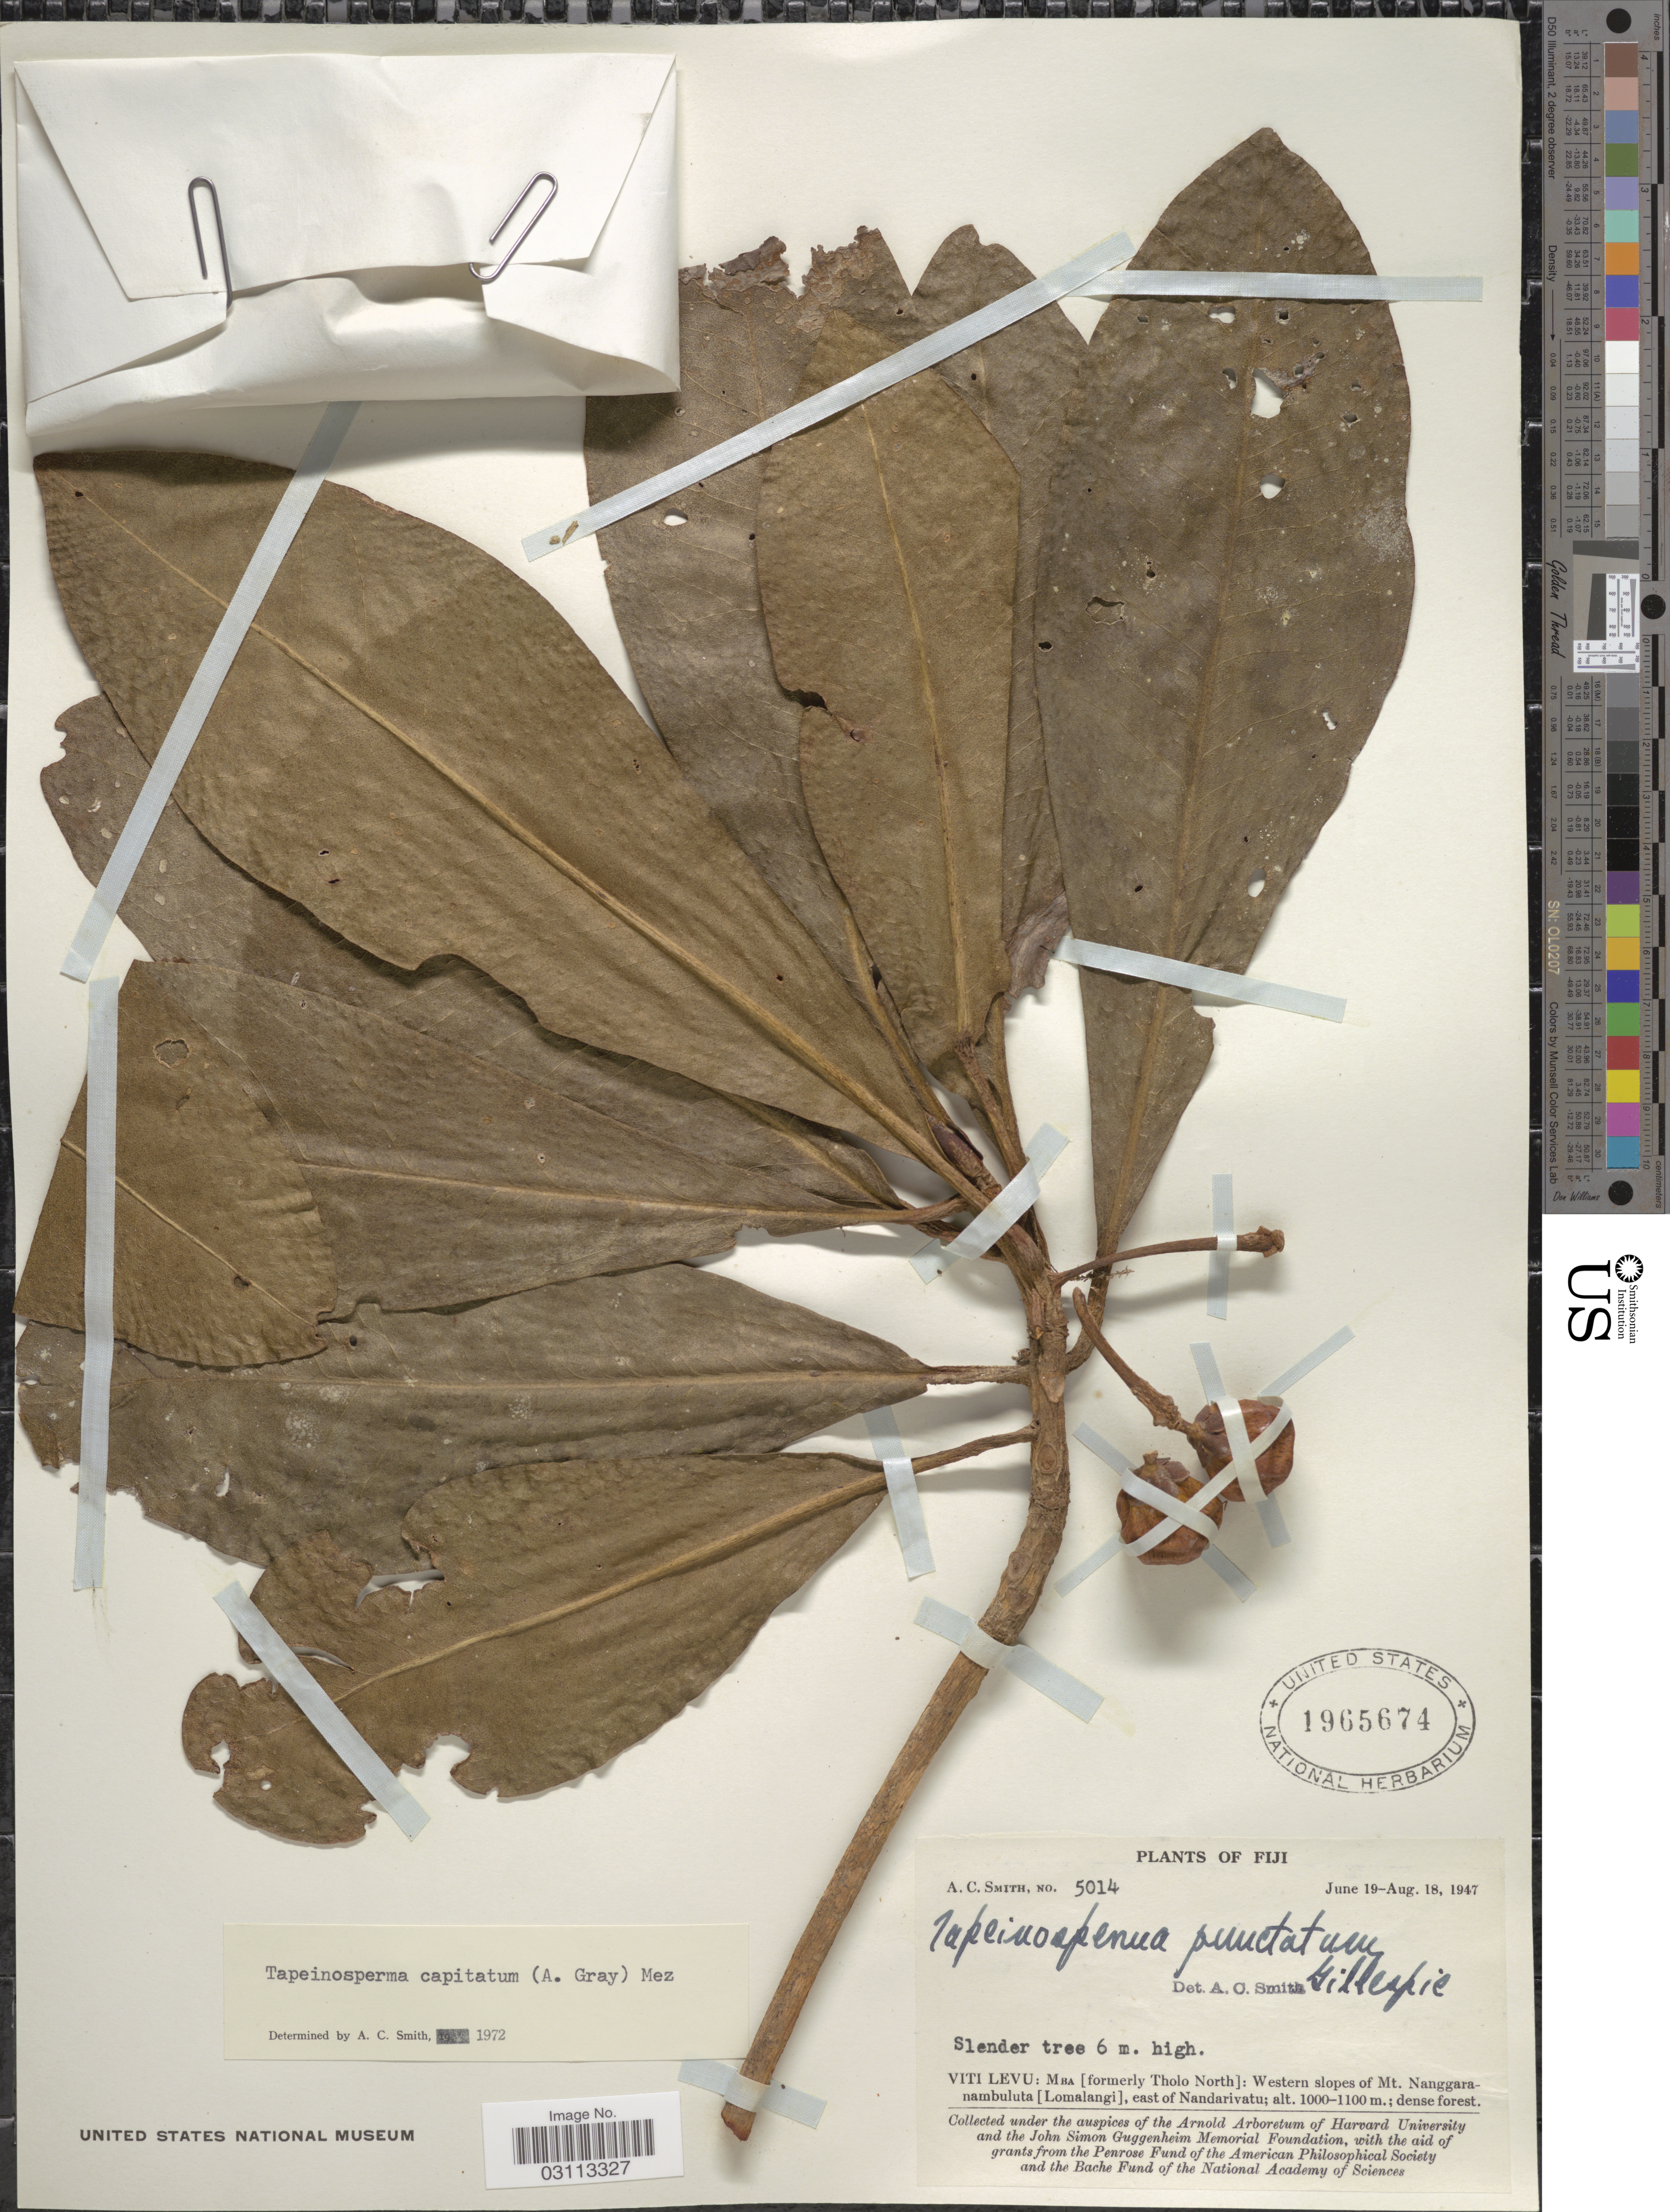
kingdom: Plantae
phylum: Tracheophyta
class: Magnoliopsida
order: Ericales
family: Primulaceae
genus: Tapeinosperma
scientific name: Tapeinosperma capitatum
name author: (A. Gray) Mez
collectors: A. C. Smith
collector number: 5014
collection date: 1947-06-19/1947-08-18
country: Fiji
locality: Viti Levu: Mba [formerly Tholo North]: Western slopes of Mt. Nanggaranambuluta [Lomalangi], east of Nandarivatu.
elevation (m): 1000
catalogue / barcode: US 1965674